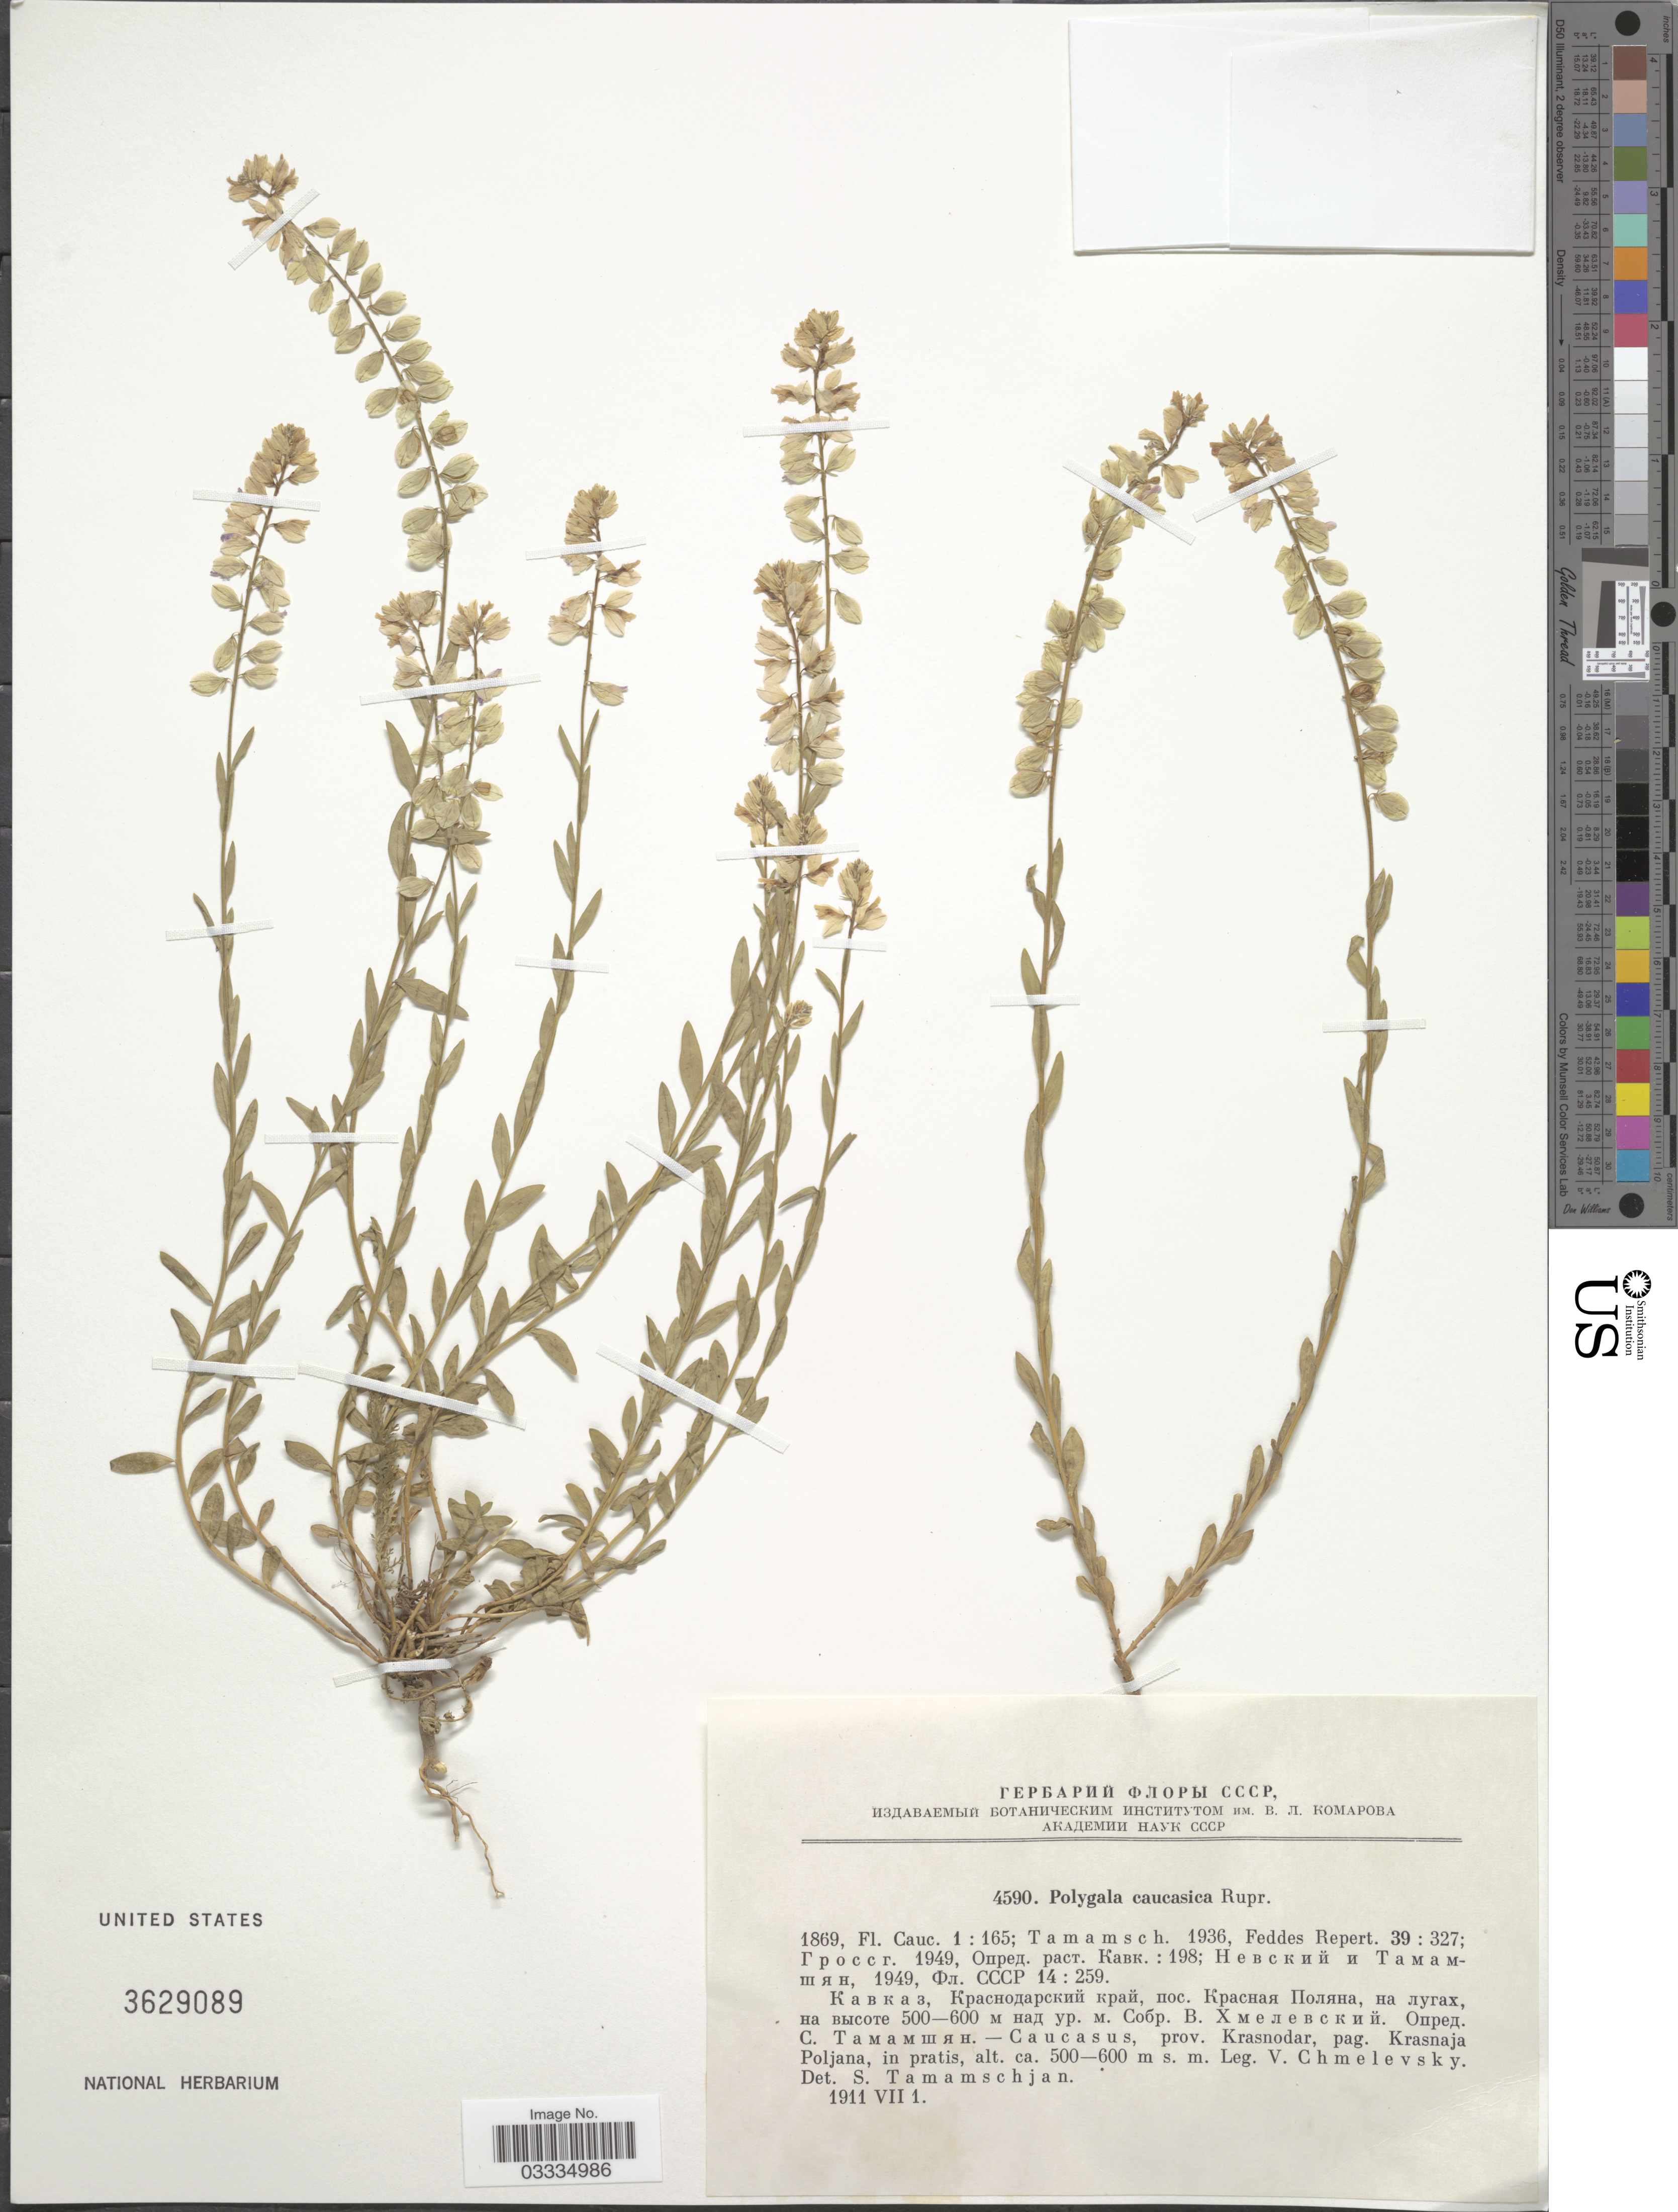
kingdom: Plantae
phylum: Tracheophyta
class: Magnoliopsida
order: Fabales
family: Polygalaceae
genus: Polygala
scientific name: Polygala caucasica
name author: Rupr.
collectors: V. Chmelevsky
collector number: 4590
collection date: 1911-07-01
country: Russian Federation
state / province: Krasnodar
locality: Caucasus, pag. Krasnaja Poljana, in pratis.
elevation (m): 500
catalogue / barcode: US 3629089